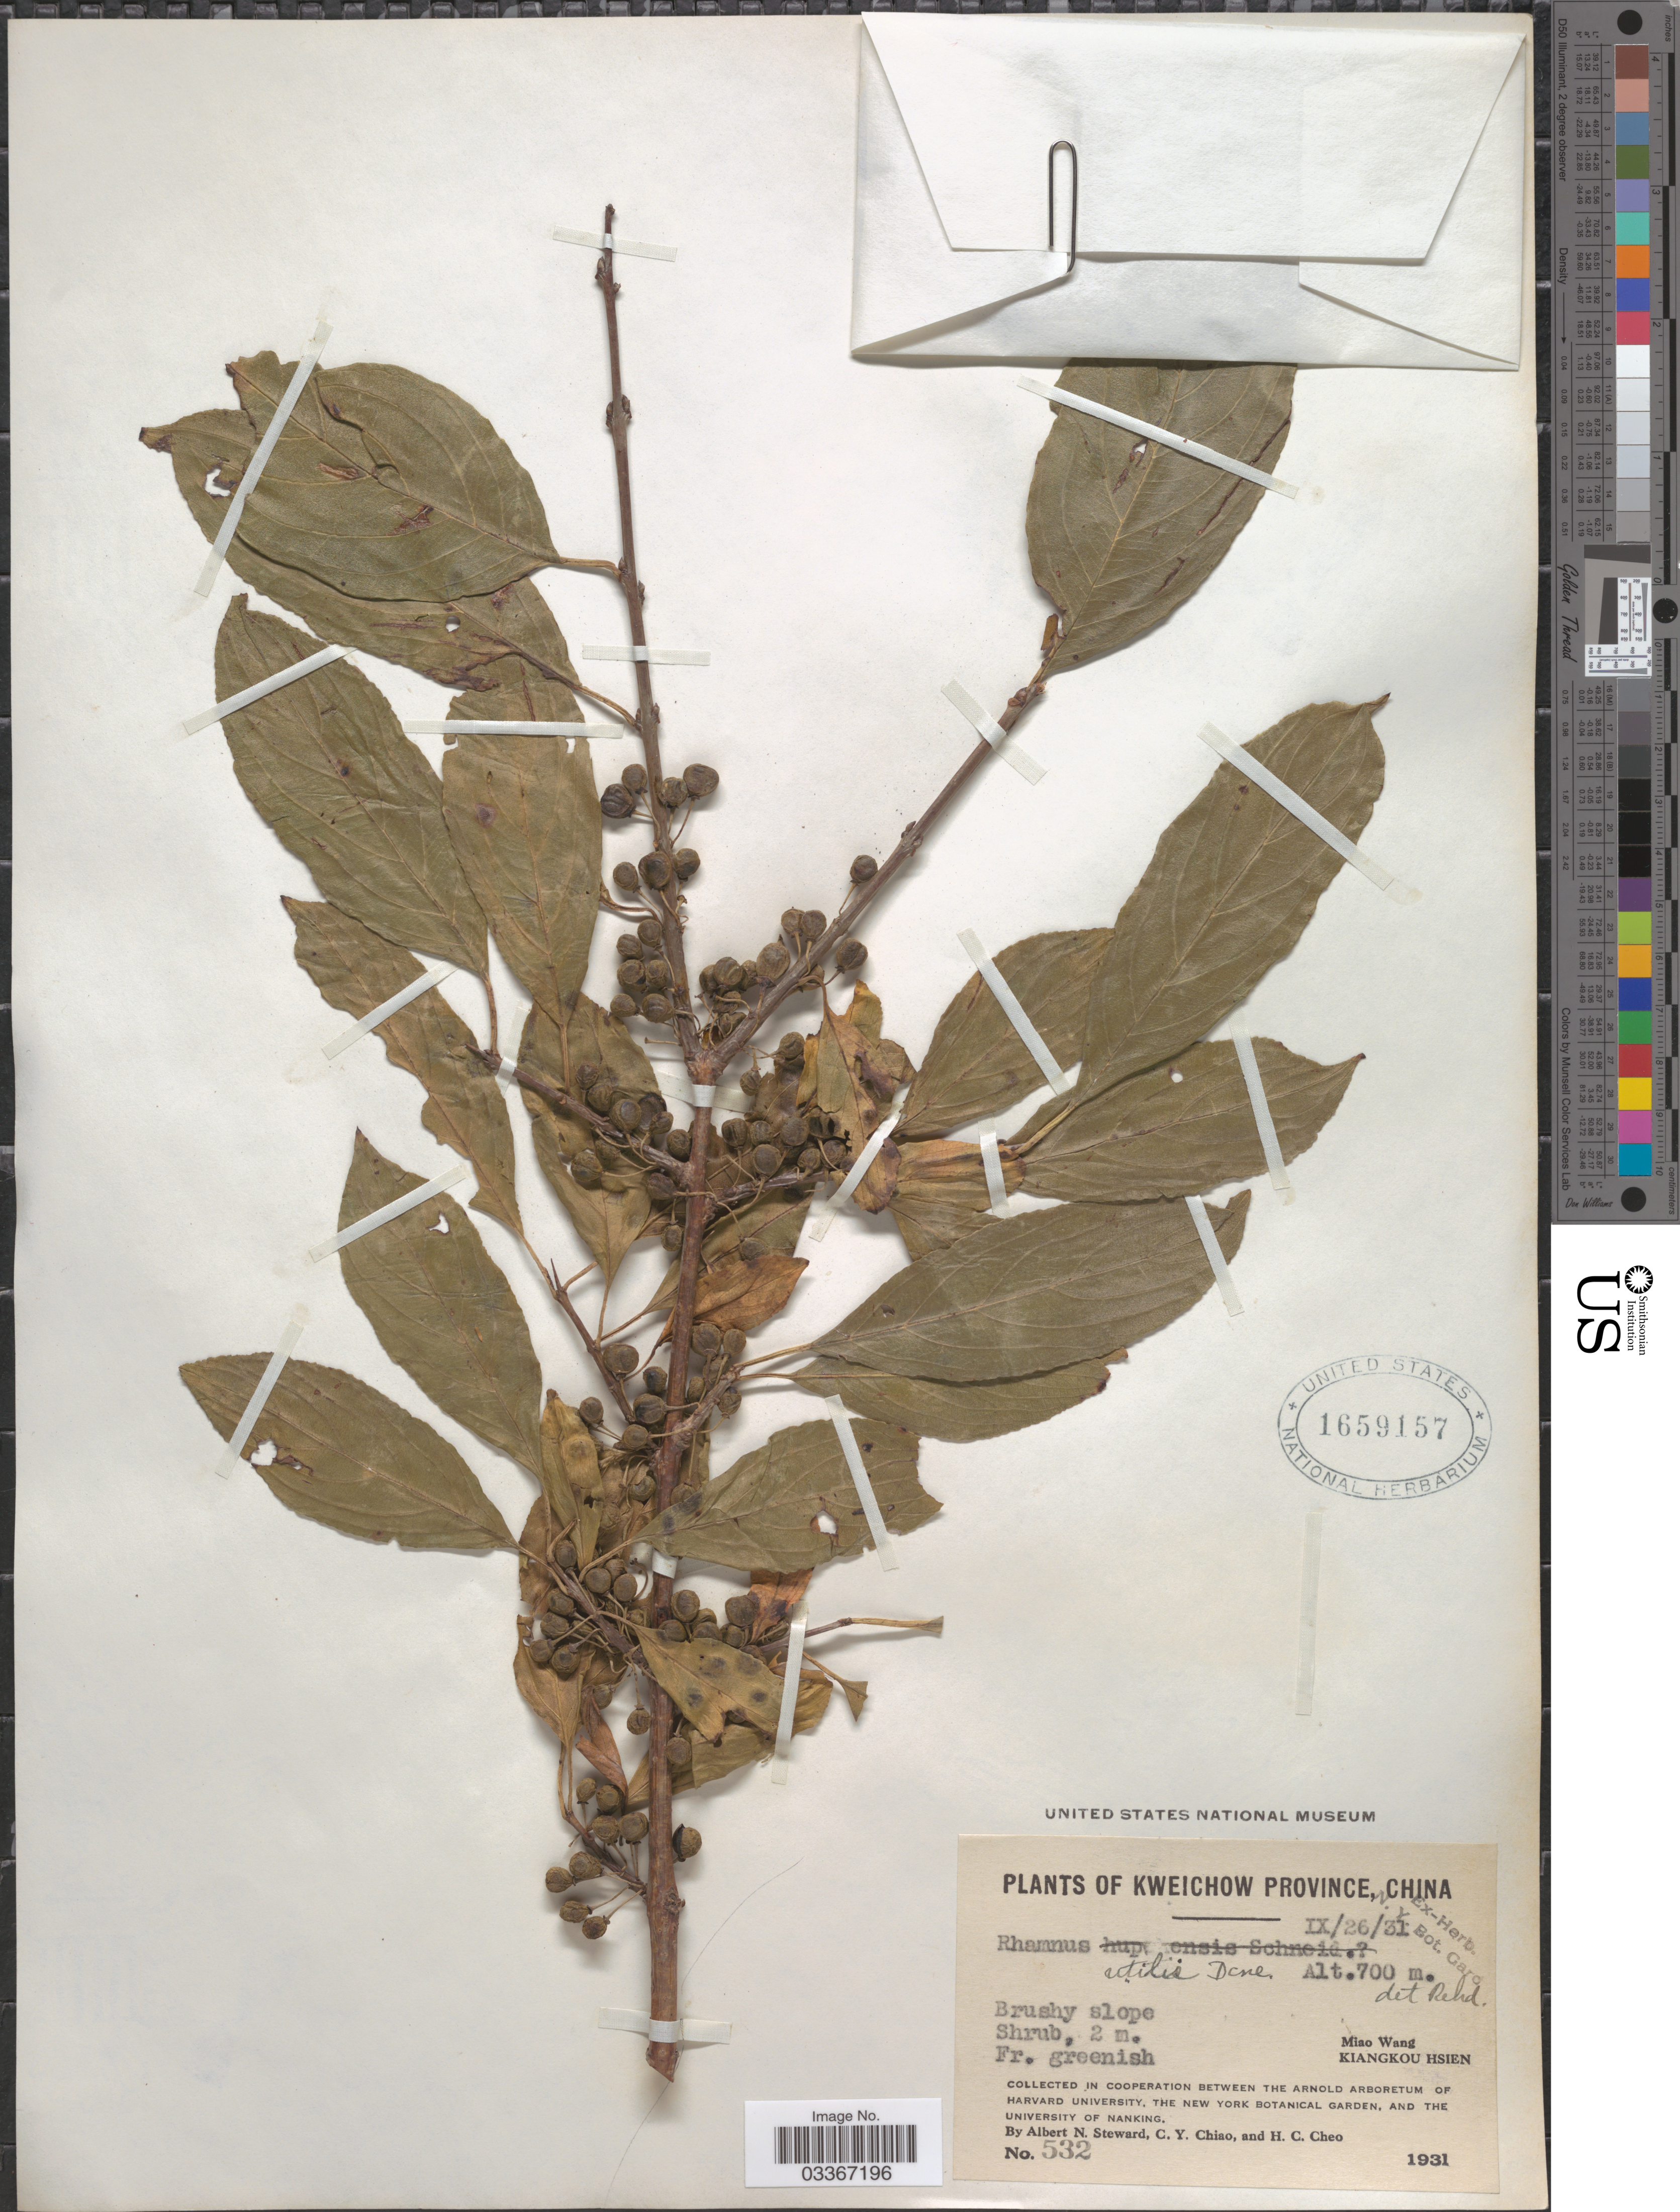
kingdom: Plantae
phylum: Tracheophyta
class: Magnoliopsida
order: Rosales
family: Rhamnaceae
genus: Rhamnus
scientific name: Rhamnus utilis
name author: Decne.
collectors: A. N. Steward, C. Y. Chiao & H. Cheo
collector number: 532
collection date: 1931-09-26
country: China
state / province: Guizhou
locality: Kweichow Province. Miao Wang. Kiangkou Hsien.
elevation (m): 700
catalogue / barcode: US 1659157